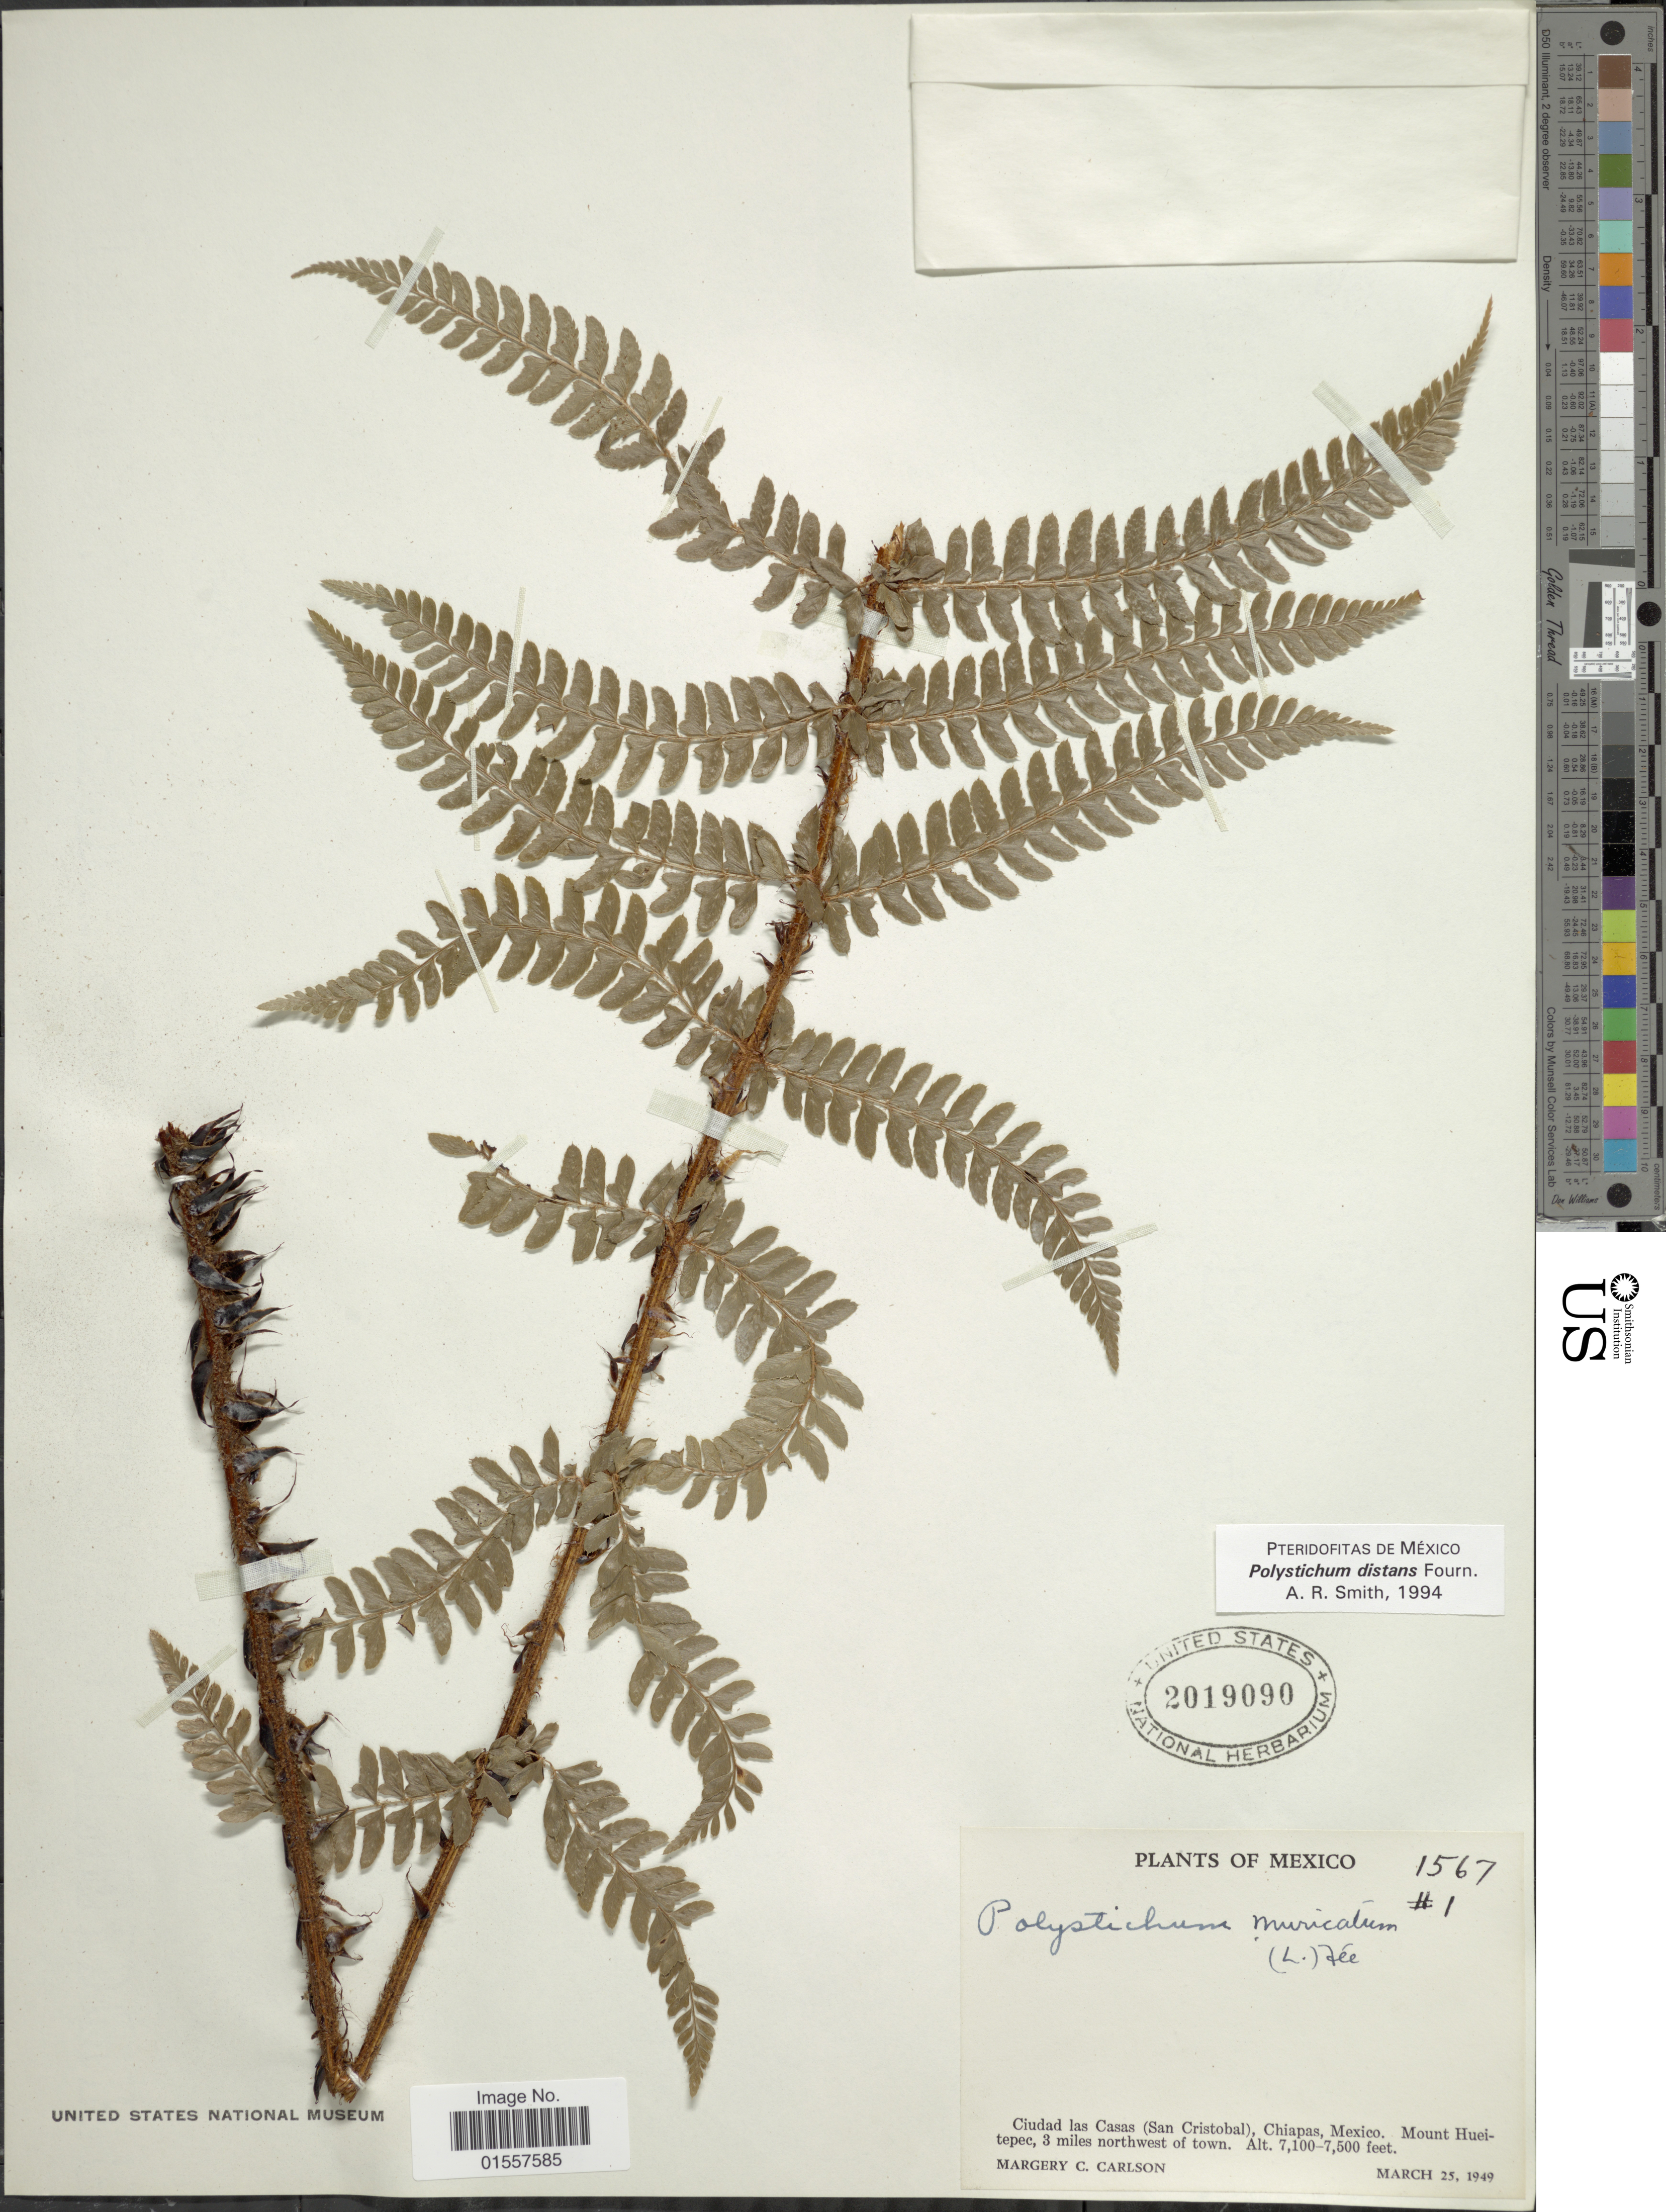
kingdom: Plantae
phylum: Tracheophyta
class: Polypodiopsida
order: Polypodiales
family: Dryopteridaceae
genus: Polystichum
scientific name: Polystichum distans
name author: E. Fourn.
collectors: M. C. Carlson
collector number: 1567/1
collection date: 1949-03-25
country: Mexico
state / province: Chiapas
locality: Ciudad las Casas (San Cristobal), Chiapas, Mexico, Mount Hueitepec, 3 miles northwest of town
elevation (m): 2164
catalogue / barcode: US 2019090